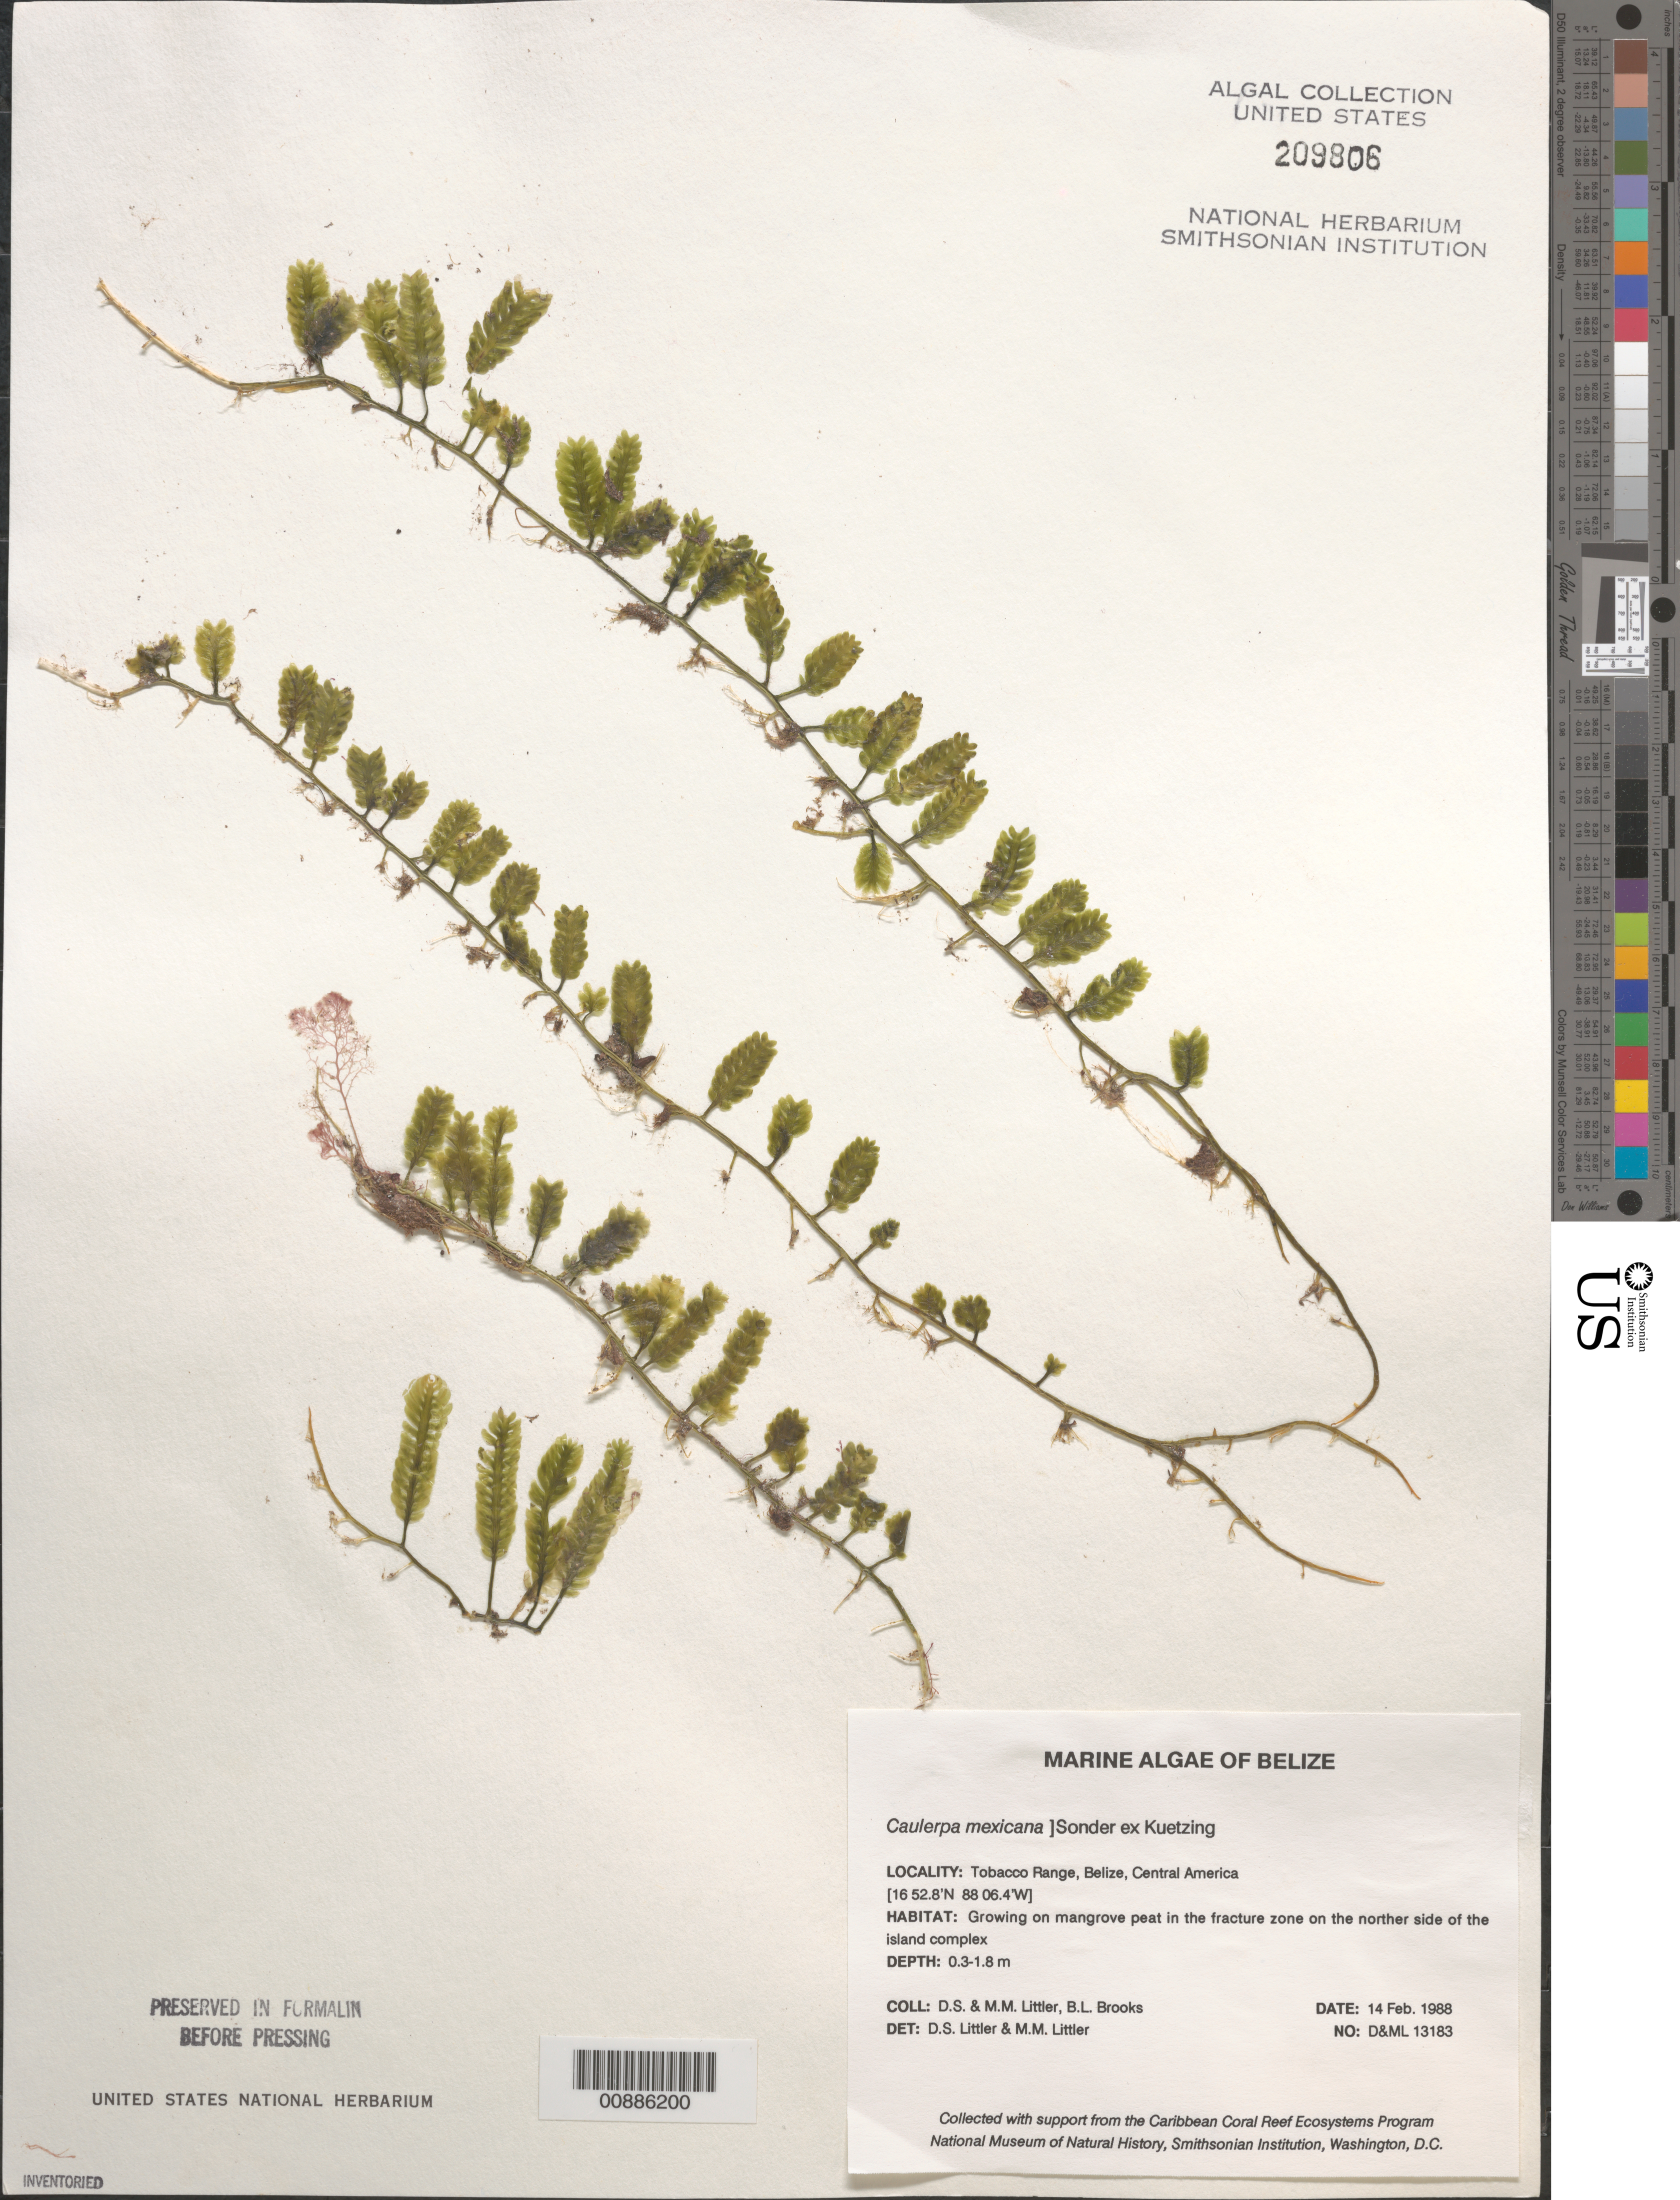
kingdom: Plantae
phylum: Chlorophyta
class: Ulvophyceae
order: Bryopsidales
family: Caulerpaceae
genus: Caulerpa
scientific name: Caulerpa mexicana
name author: Sond. ex Kütz.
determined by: Littler, D. S.; Littler, M. M.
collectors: D. S. Littler, M. M. Littler & B. Brooks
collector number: D&ML 13183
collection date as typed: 14 Feb 1988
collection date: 1988-02-14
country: Belize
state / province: Stann Creek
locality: Tobacco Range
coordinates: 16 52.8'N, 88 06.4'W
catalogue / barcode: US 209806